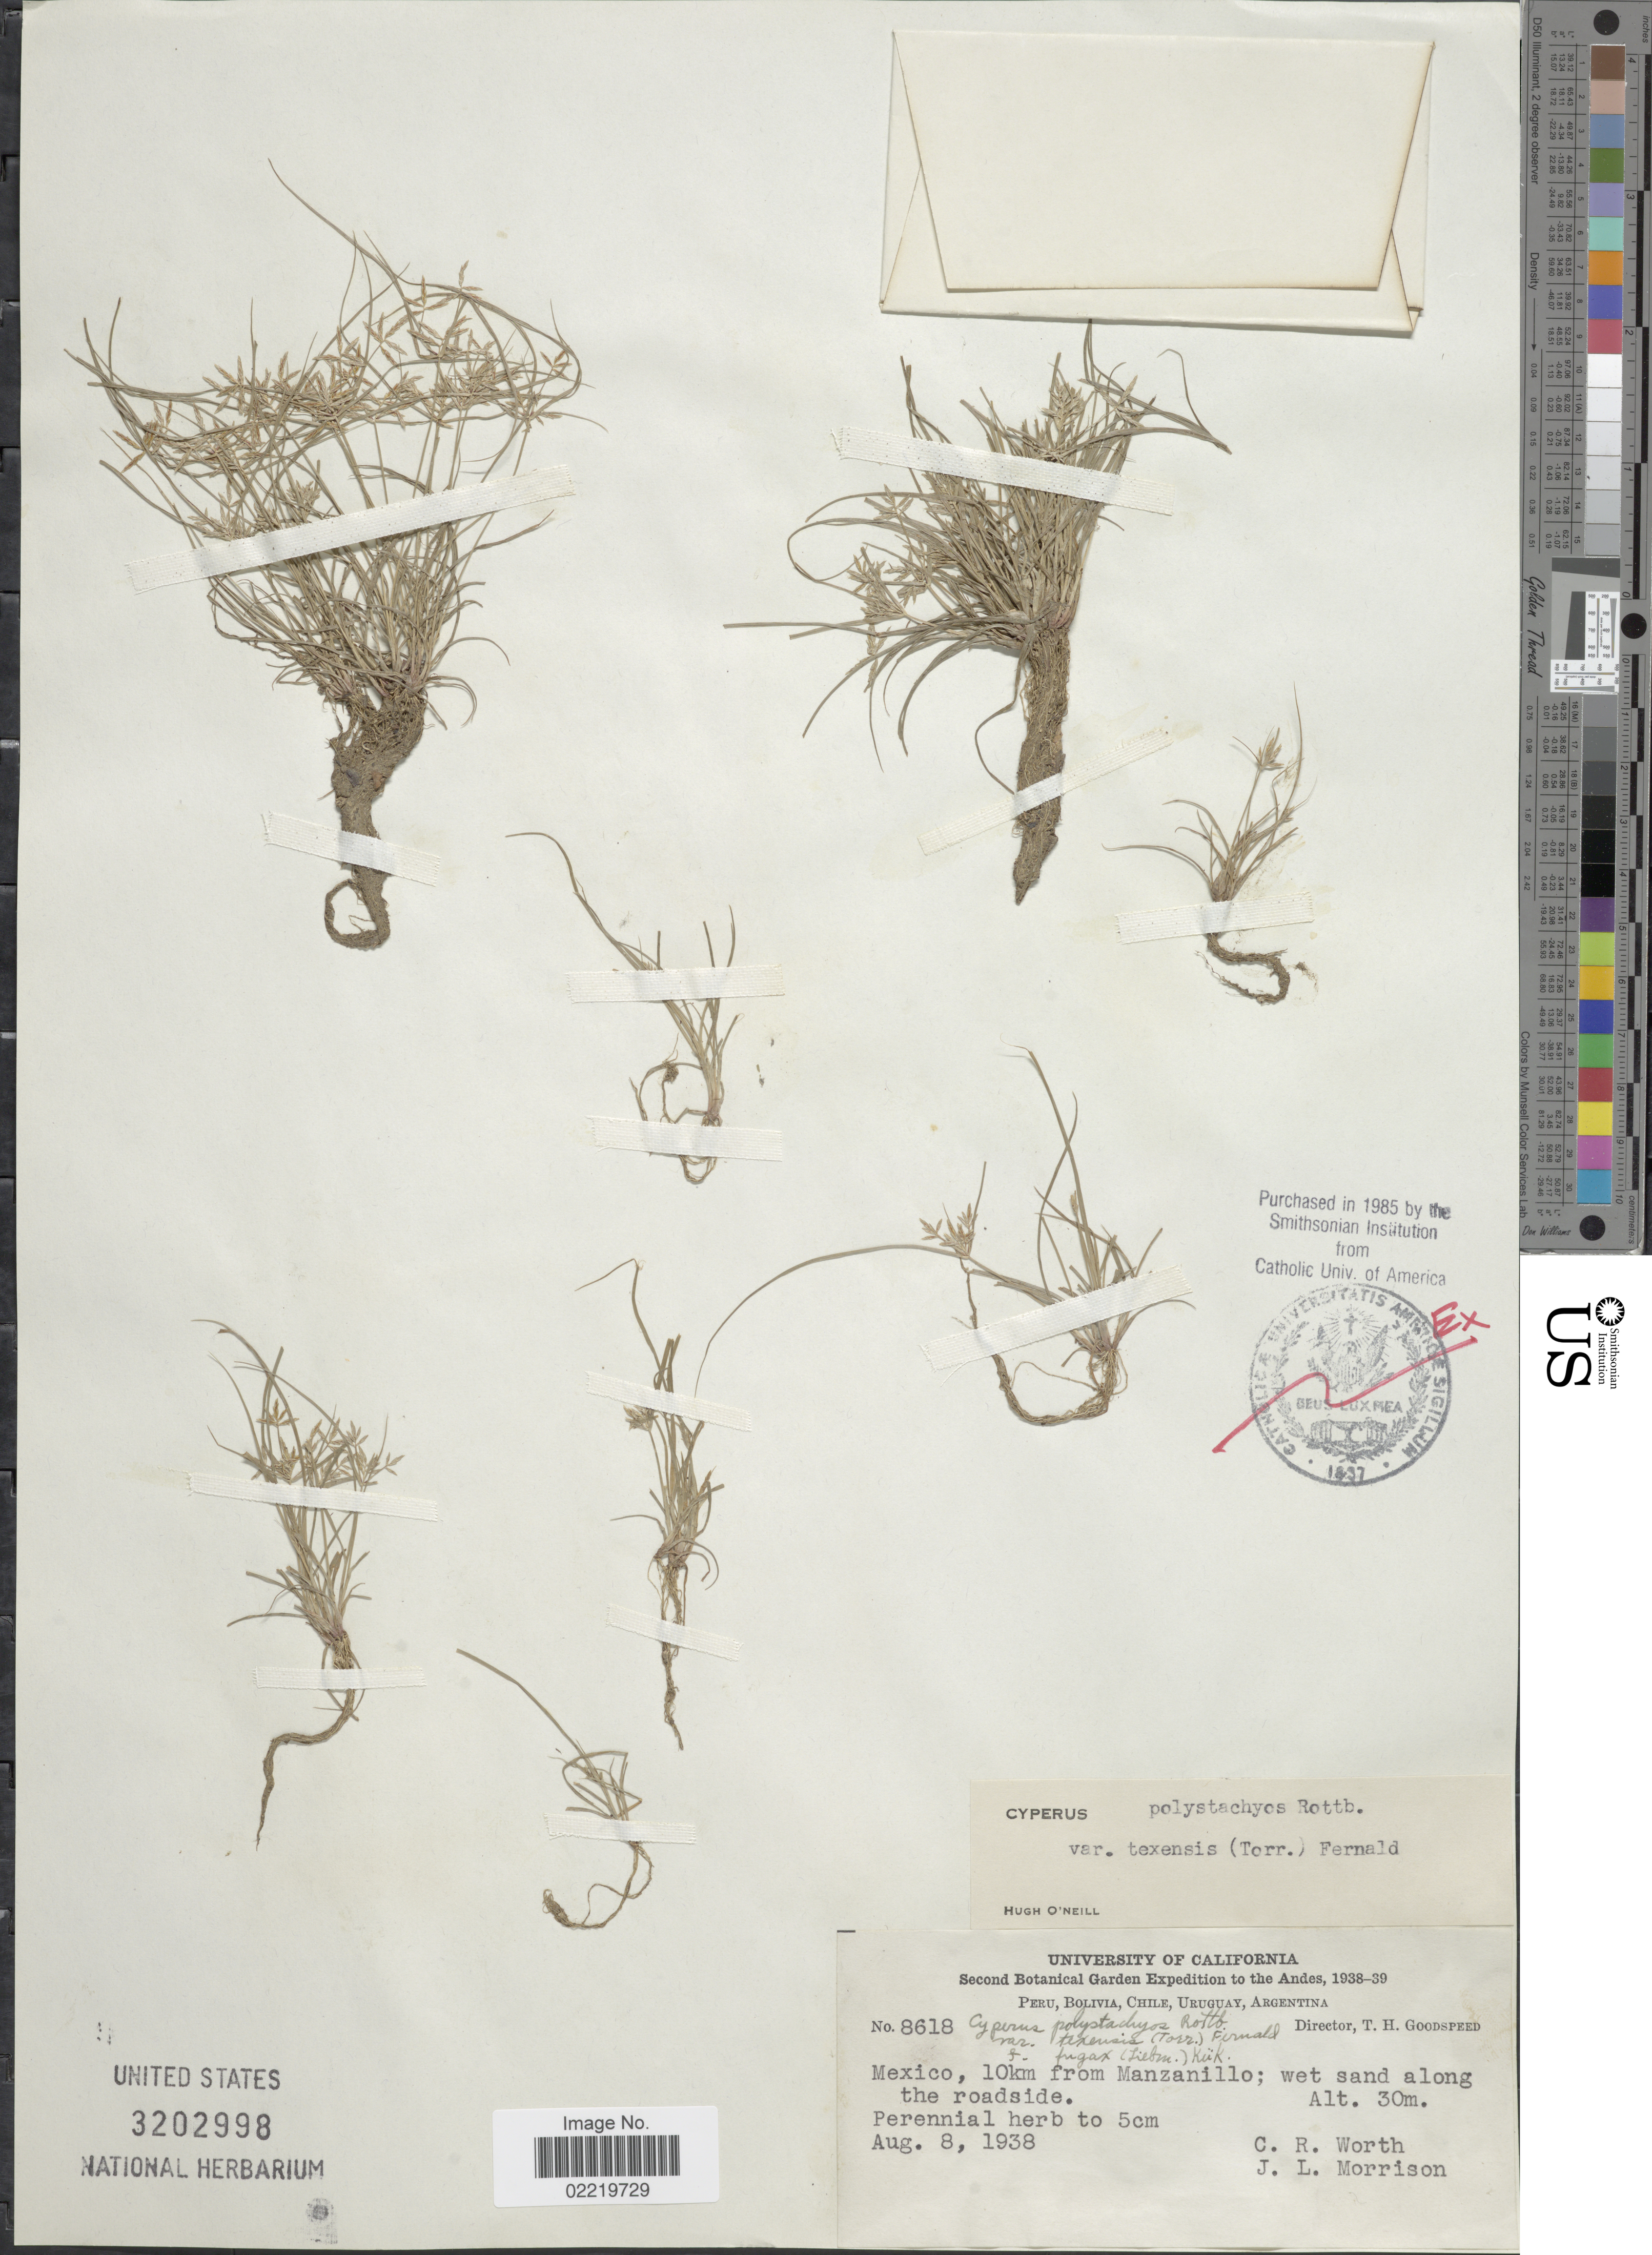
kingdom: Plantae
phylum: Tracheophyta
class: Liliopsida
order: Poales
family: Cyperaceae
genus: Cyperus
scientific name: Cyperus polystachyos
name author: Rottb.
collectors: C. R. Worth & J. Morrison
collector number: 8618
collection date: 1938-08-08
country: Mexico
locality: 10km from Manzanillo; wet sand along the roadside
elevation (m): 30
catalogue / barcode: US 3202998